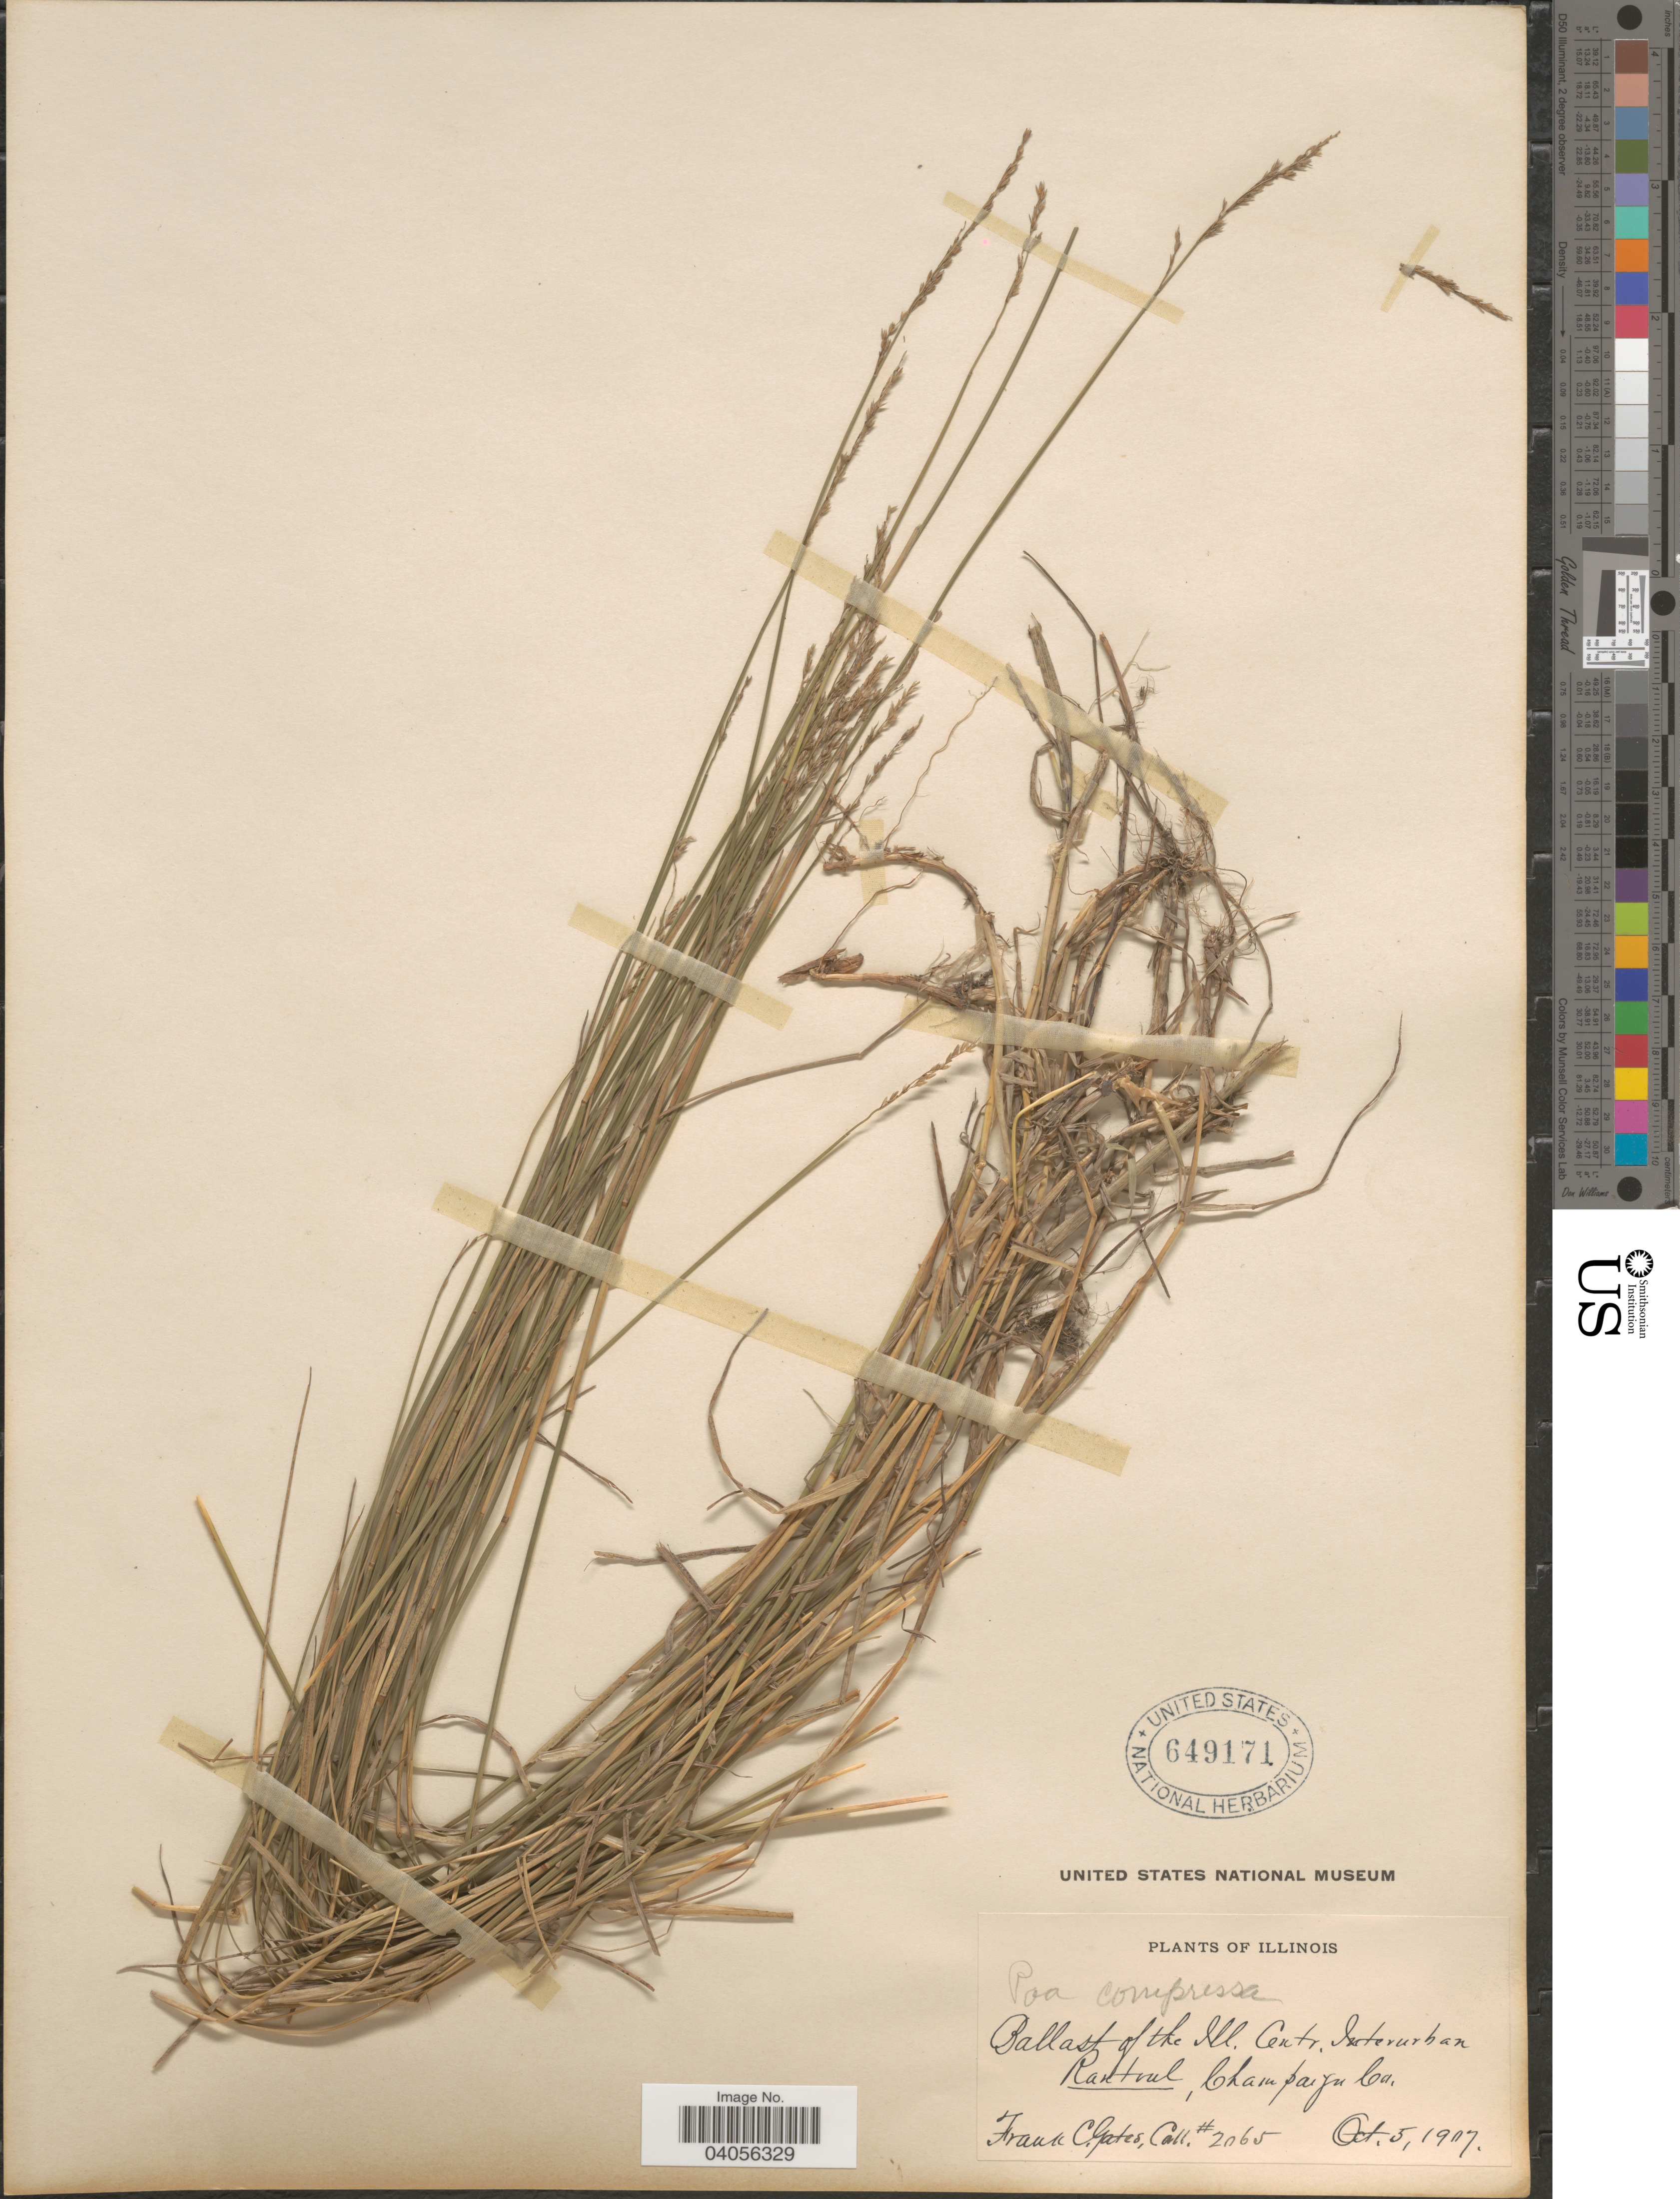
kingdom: Plantae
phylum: Tracheophyta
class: Liliopsida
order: Poales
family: Poaceae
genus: Poa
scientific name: Poa compressa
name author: L.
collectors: F. C. Gates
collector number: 2065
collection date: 1907-10-05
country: United States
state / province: Illinois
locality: Ballast of the Ill. Centr. Interurban Rantoul, Champaign Co.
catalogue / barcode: US 649171